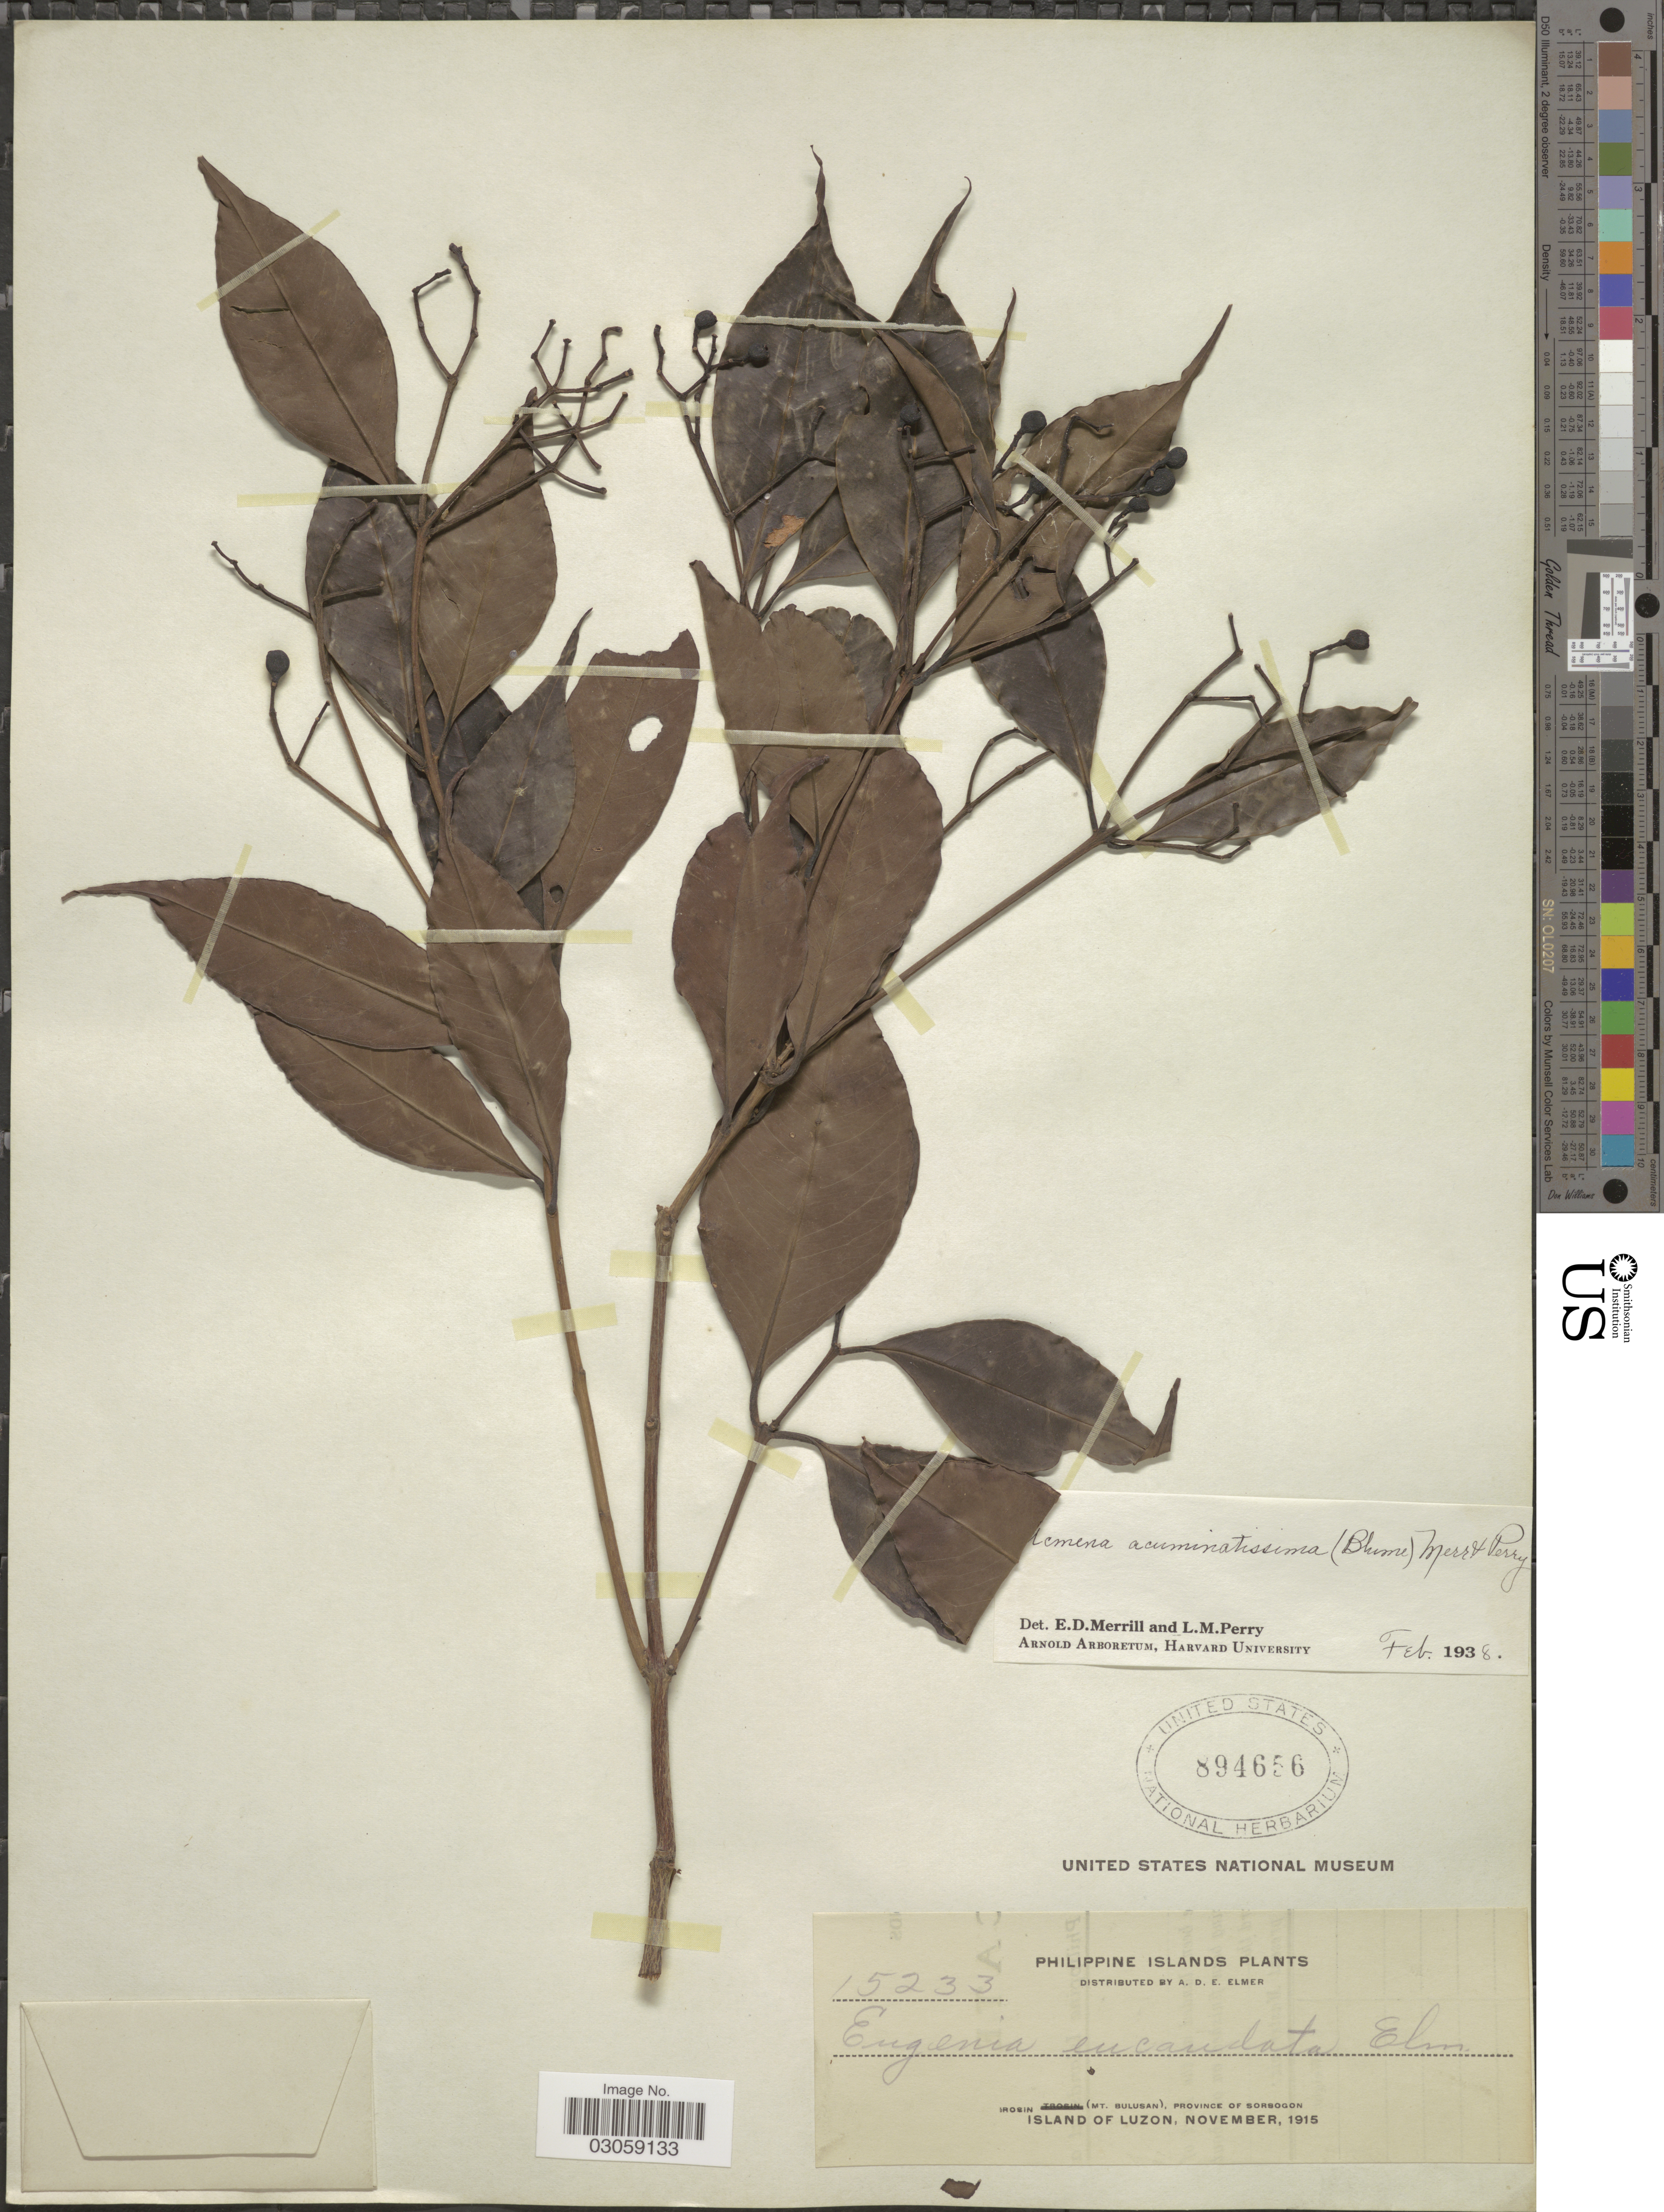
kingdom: Plantae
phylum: Tracheophyta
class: Magnoliopsida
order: Myrtales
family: Myrtaceae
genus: Syzygium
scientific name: Syzygium acuminatissimum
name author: (Blume) DC.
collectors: A. D. E. Elmer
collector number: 15233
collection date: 1915-11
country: Philippines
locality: Philippine Islands, Irosin (Mt. Bulusan), Province of Sorsogon, Island of Luzon.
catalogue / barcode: US 894656